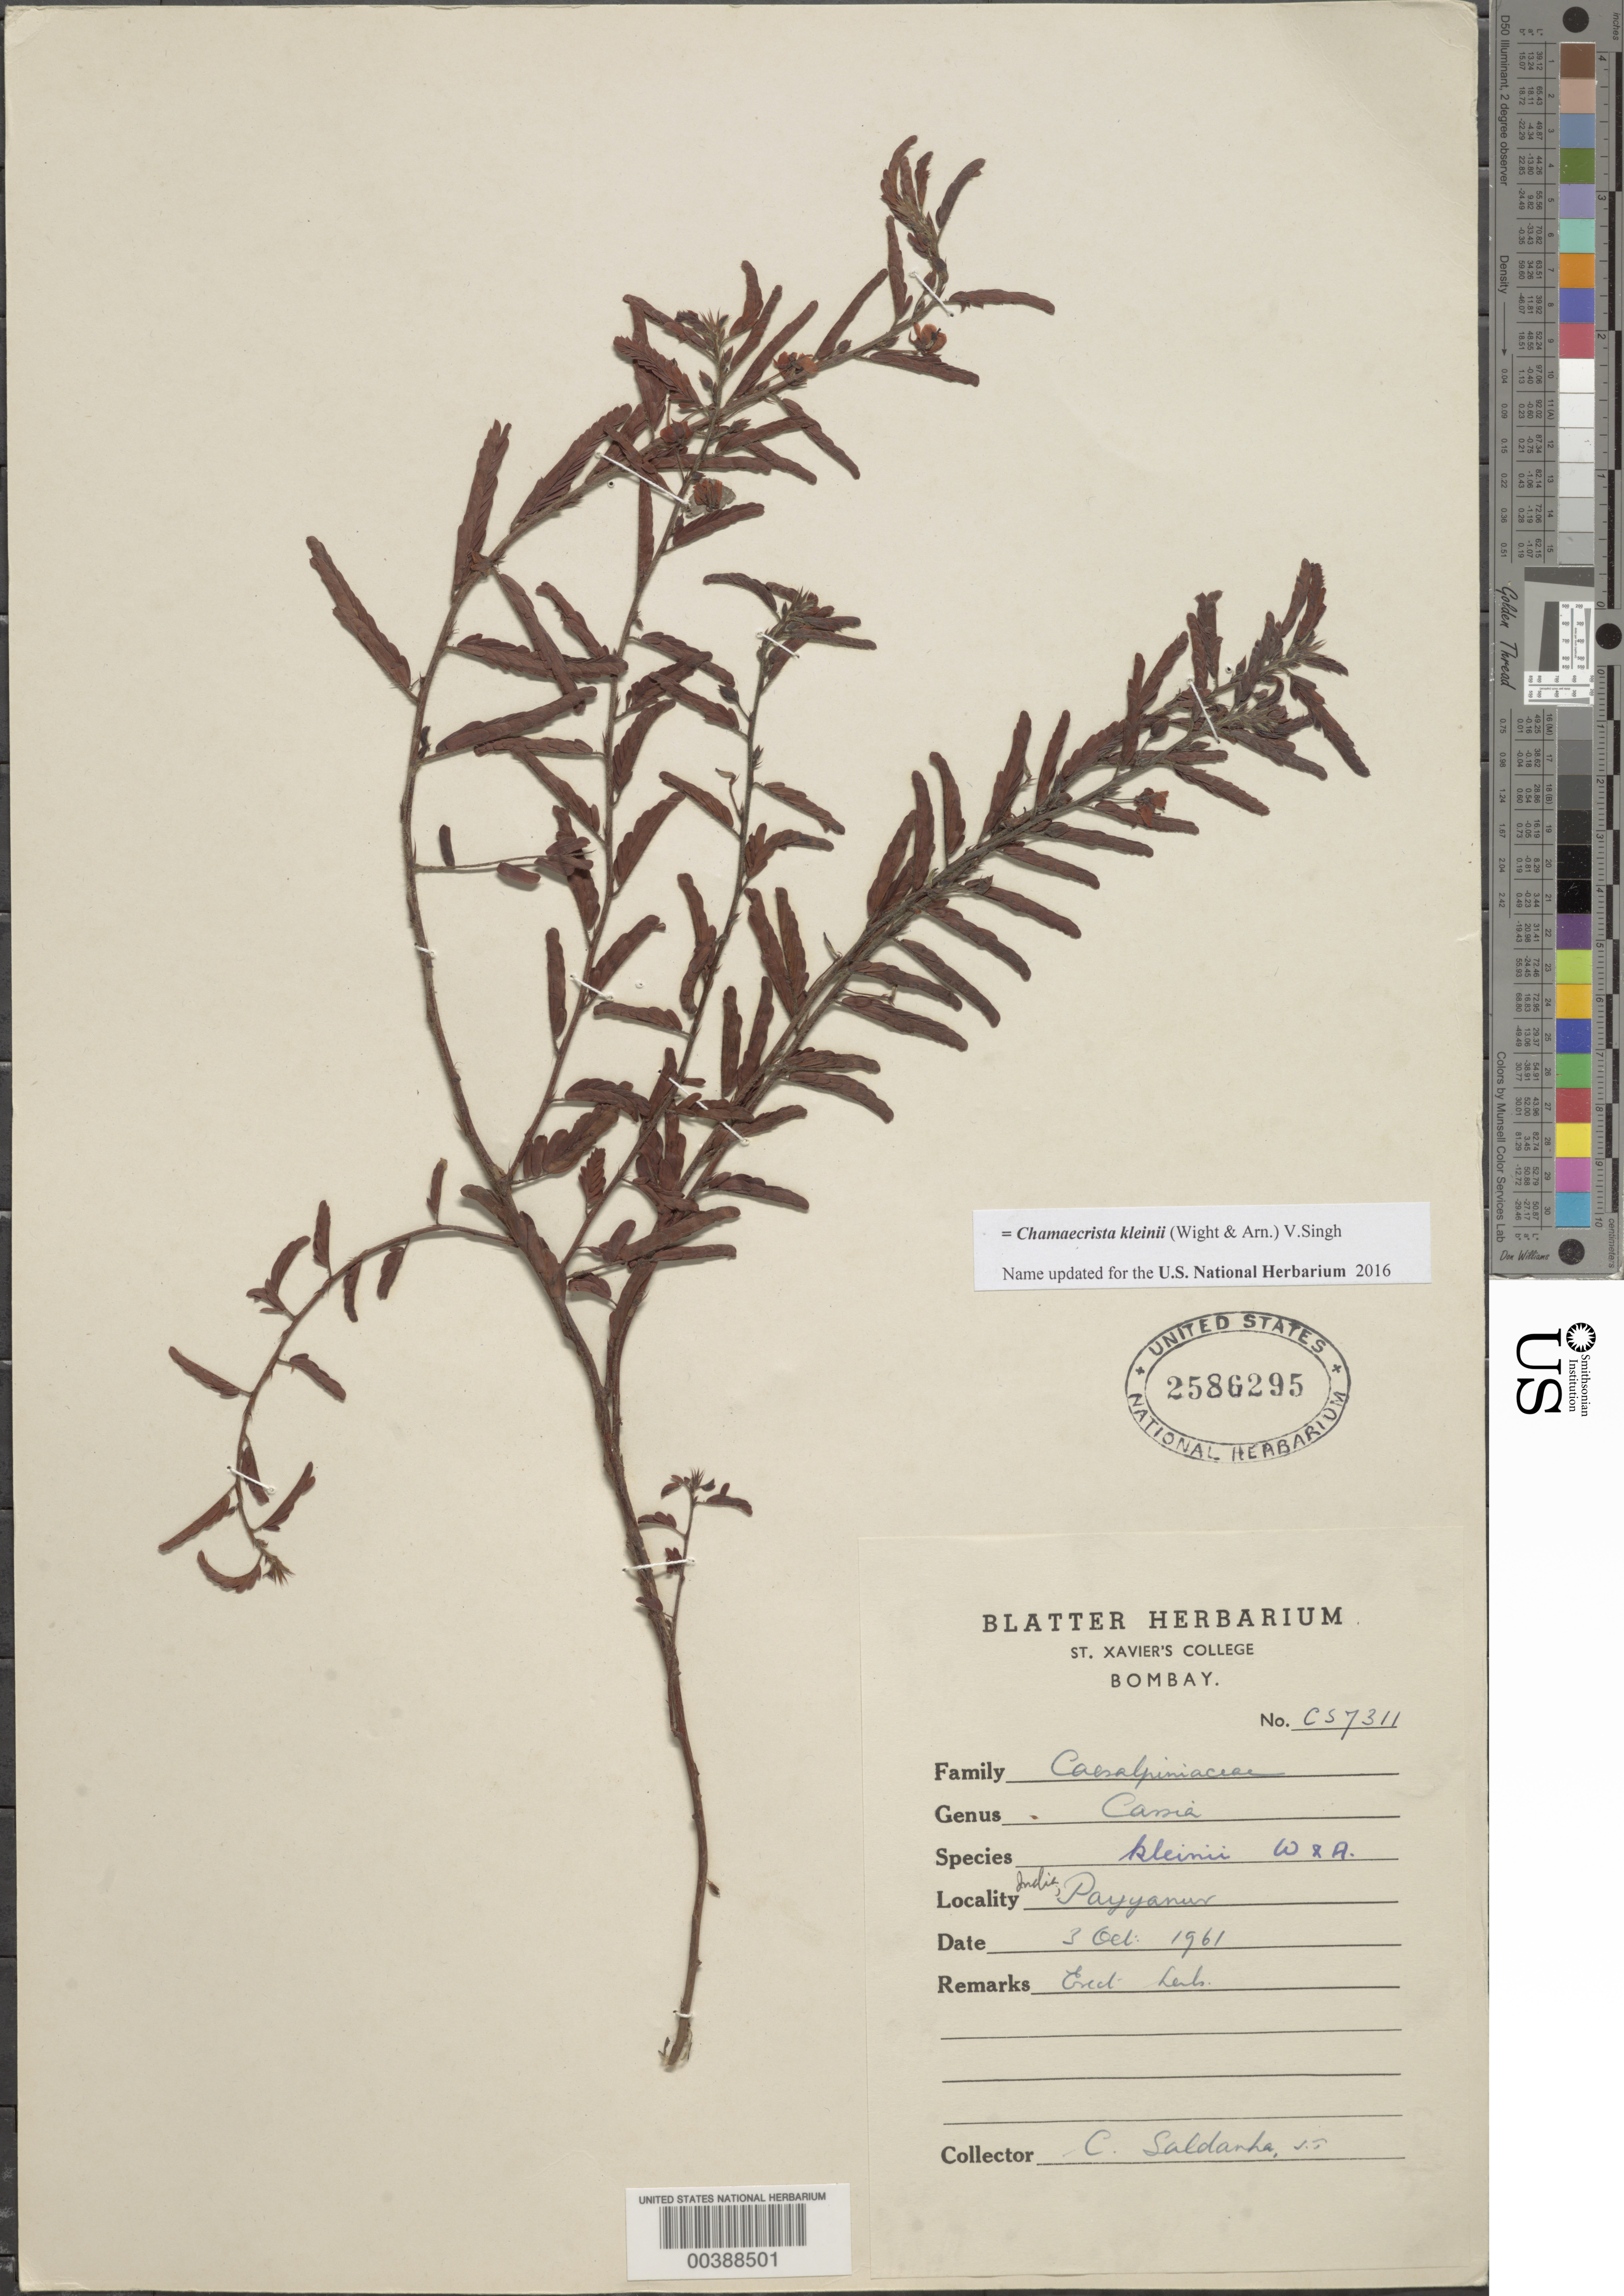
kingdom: Plantae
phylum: Tracheophyta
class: Magnoliopsida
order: Fabales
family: Fabaceae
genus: Chamaecrista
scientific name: Chamaecrista nictitans var. glabrata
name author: (Vogel) H.S. Irwin & Barneby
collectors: C. J. Saldanha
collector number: Cs7311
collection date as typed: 03 Oct 1961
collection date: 1961-10-03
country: India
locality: Payyanur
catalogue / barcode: US 2586295